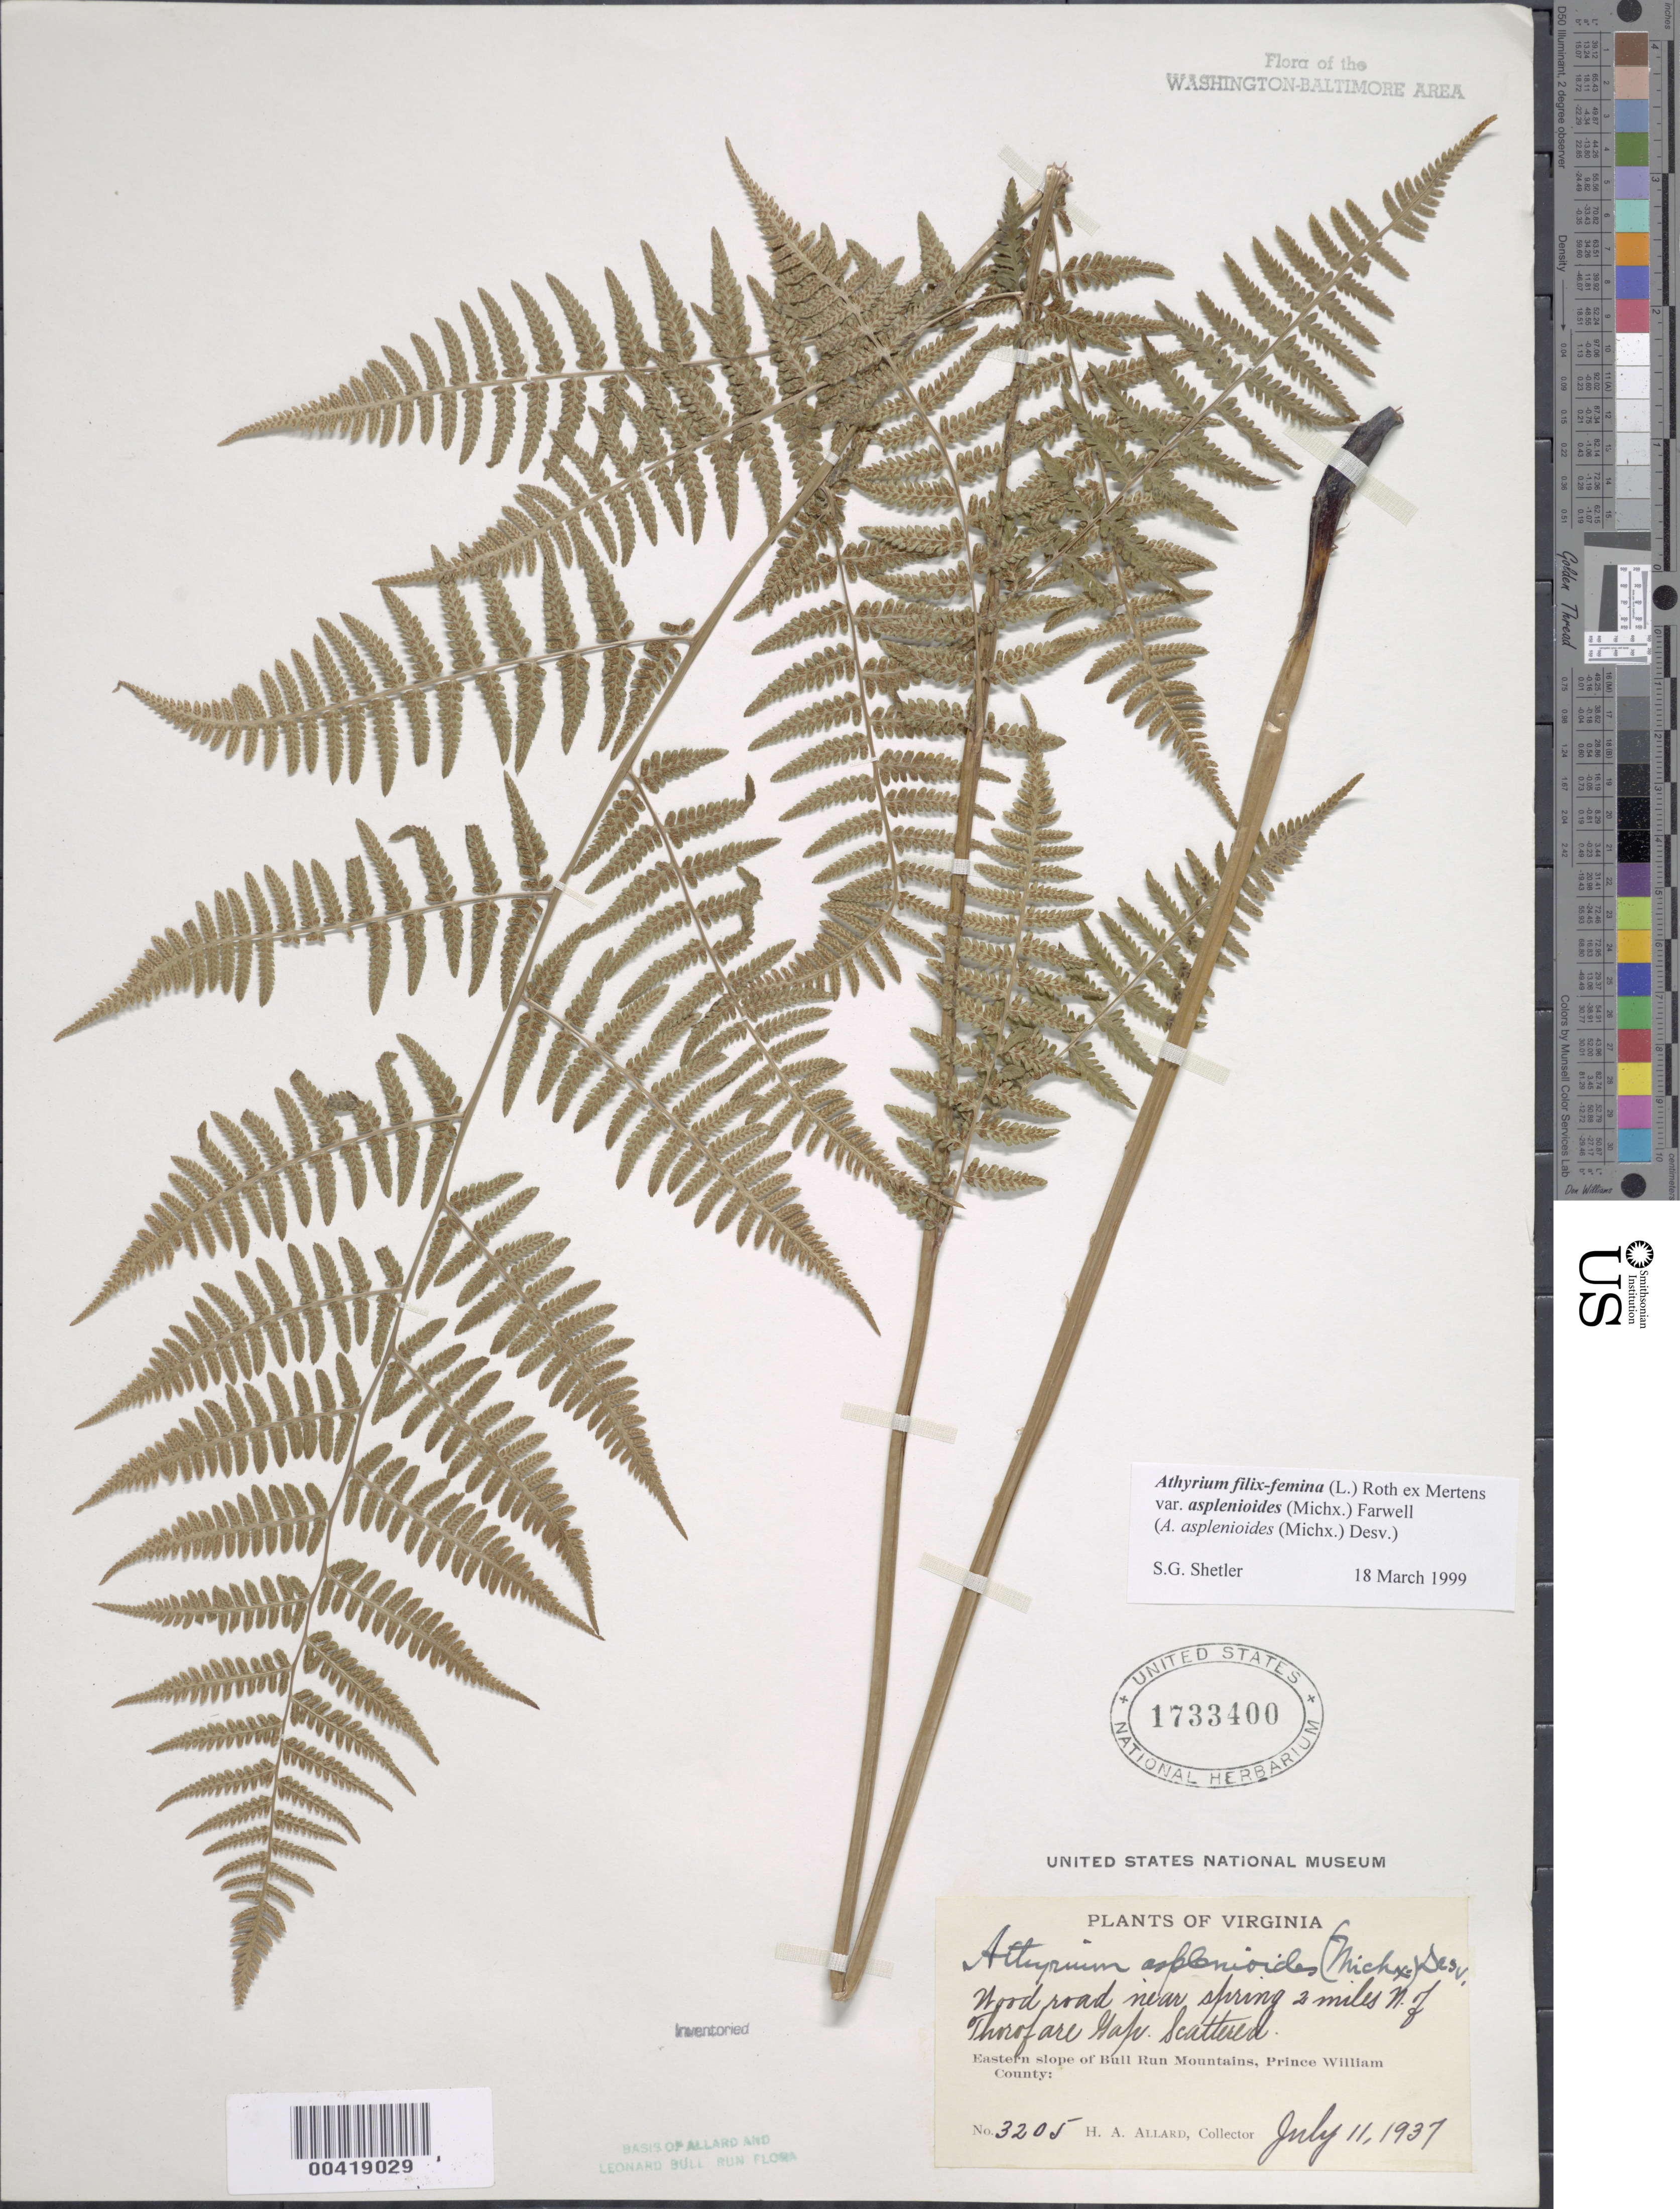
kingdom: Plantae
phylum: Tracheophyta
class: Polypodiopsida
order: Polypodiales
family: Athyriaceae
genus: Athyrium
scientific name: Athyrium filix-femina var. asplenioides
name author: (Michx.) Farw.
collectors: H. A. Allard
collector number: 3205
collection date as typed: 11 Jul 1937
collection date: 1937-07-11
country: United States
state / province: Virginia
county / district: Prince William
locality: North of Thorofare Gap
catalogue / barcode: US 1733400